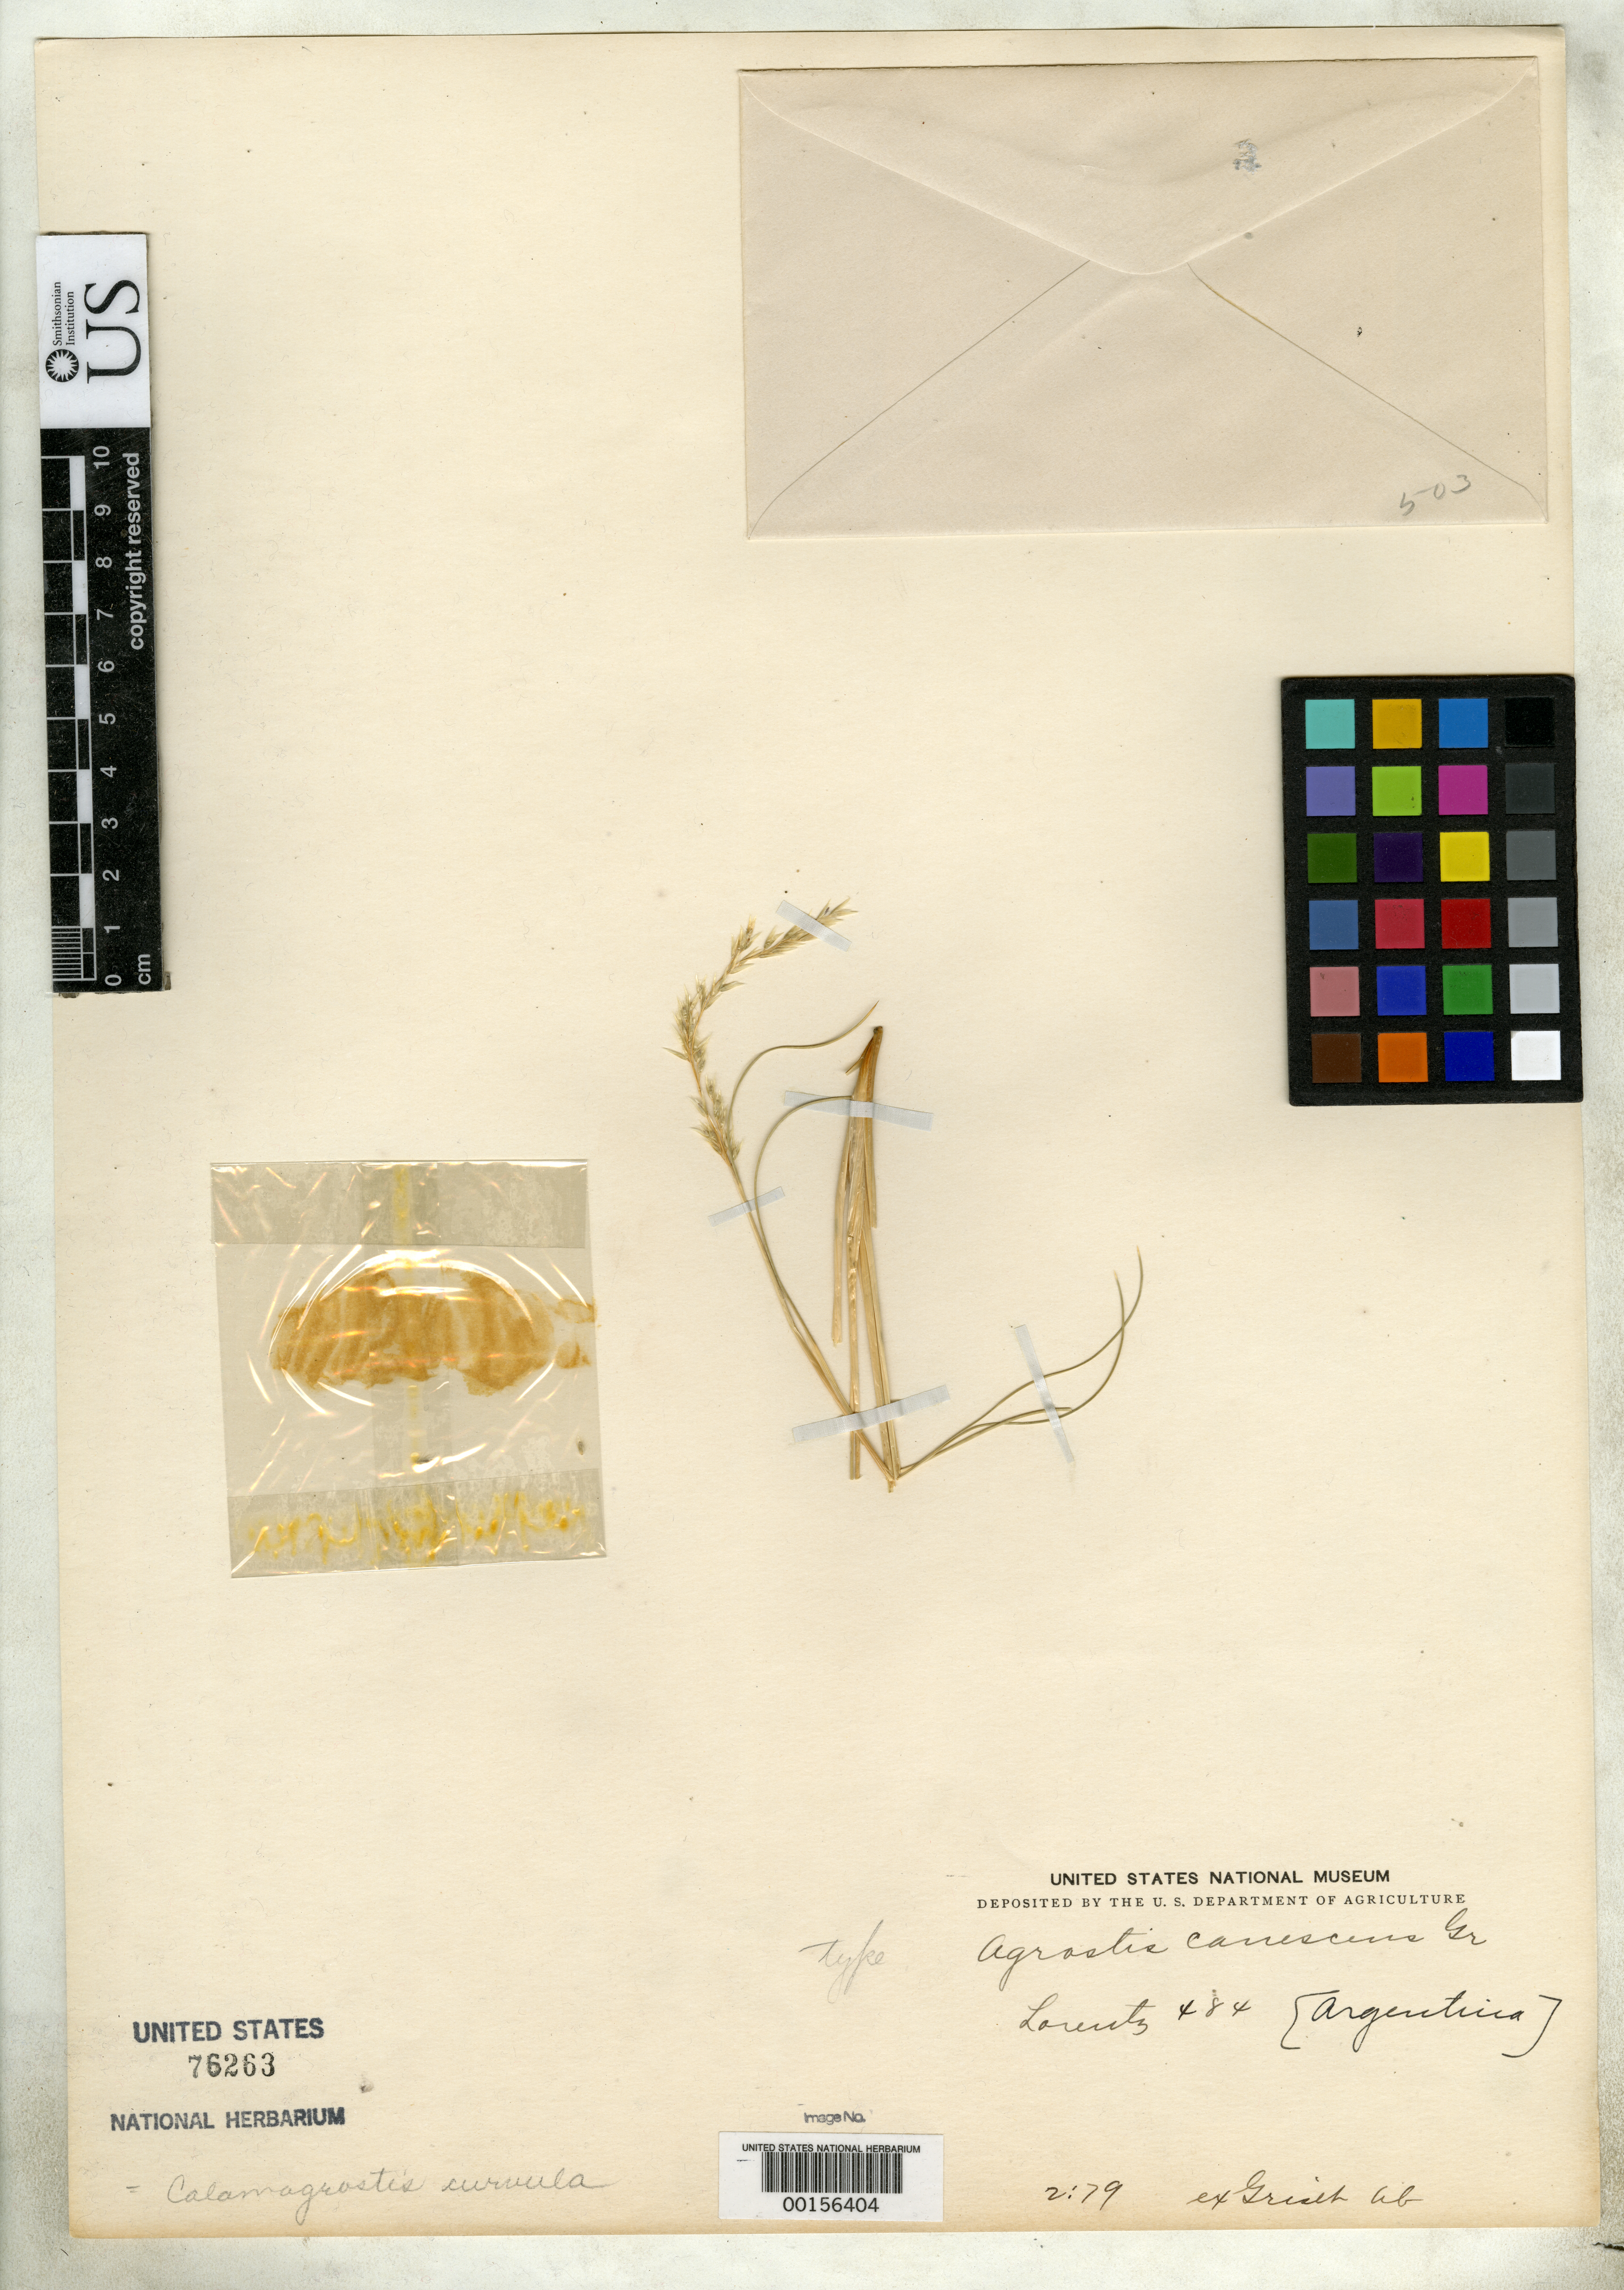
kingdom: Plantae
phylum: Tracheophyta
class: Liliopsida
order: Poales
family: Poaceae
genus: Agrostis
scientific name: Agrostis canescens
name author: Griseb.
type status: Type Fragment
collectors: P. G. Lorentz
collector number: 484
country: Argentina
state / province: Catamarca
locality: In salsis Laguna Blanca.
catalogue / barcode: US 76263